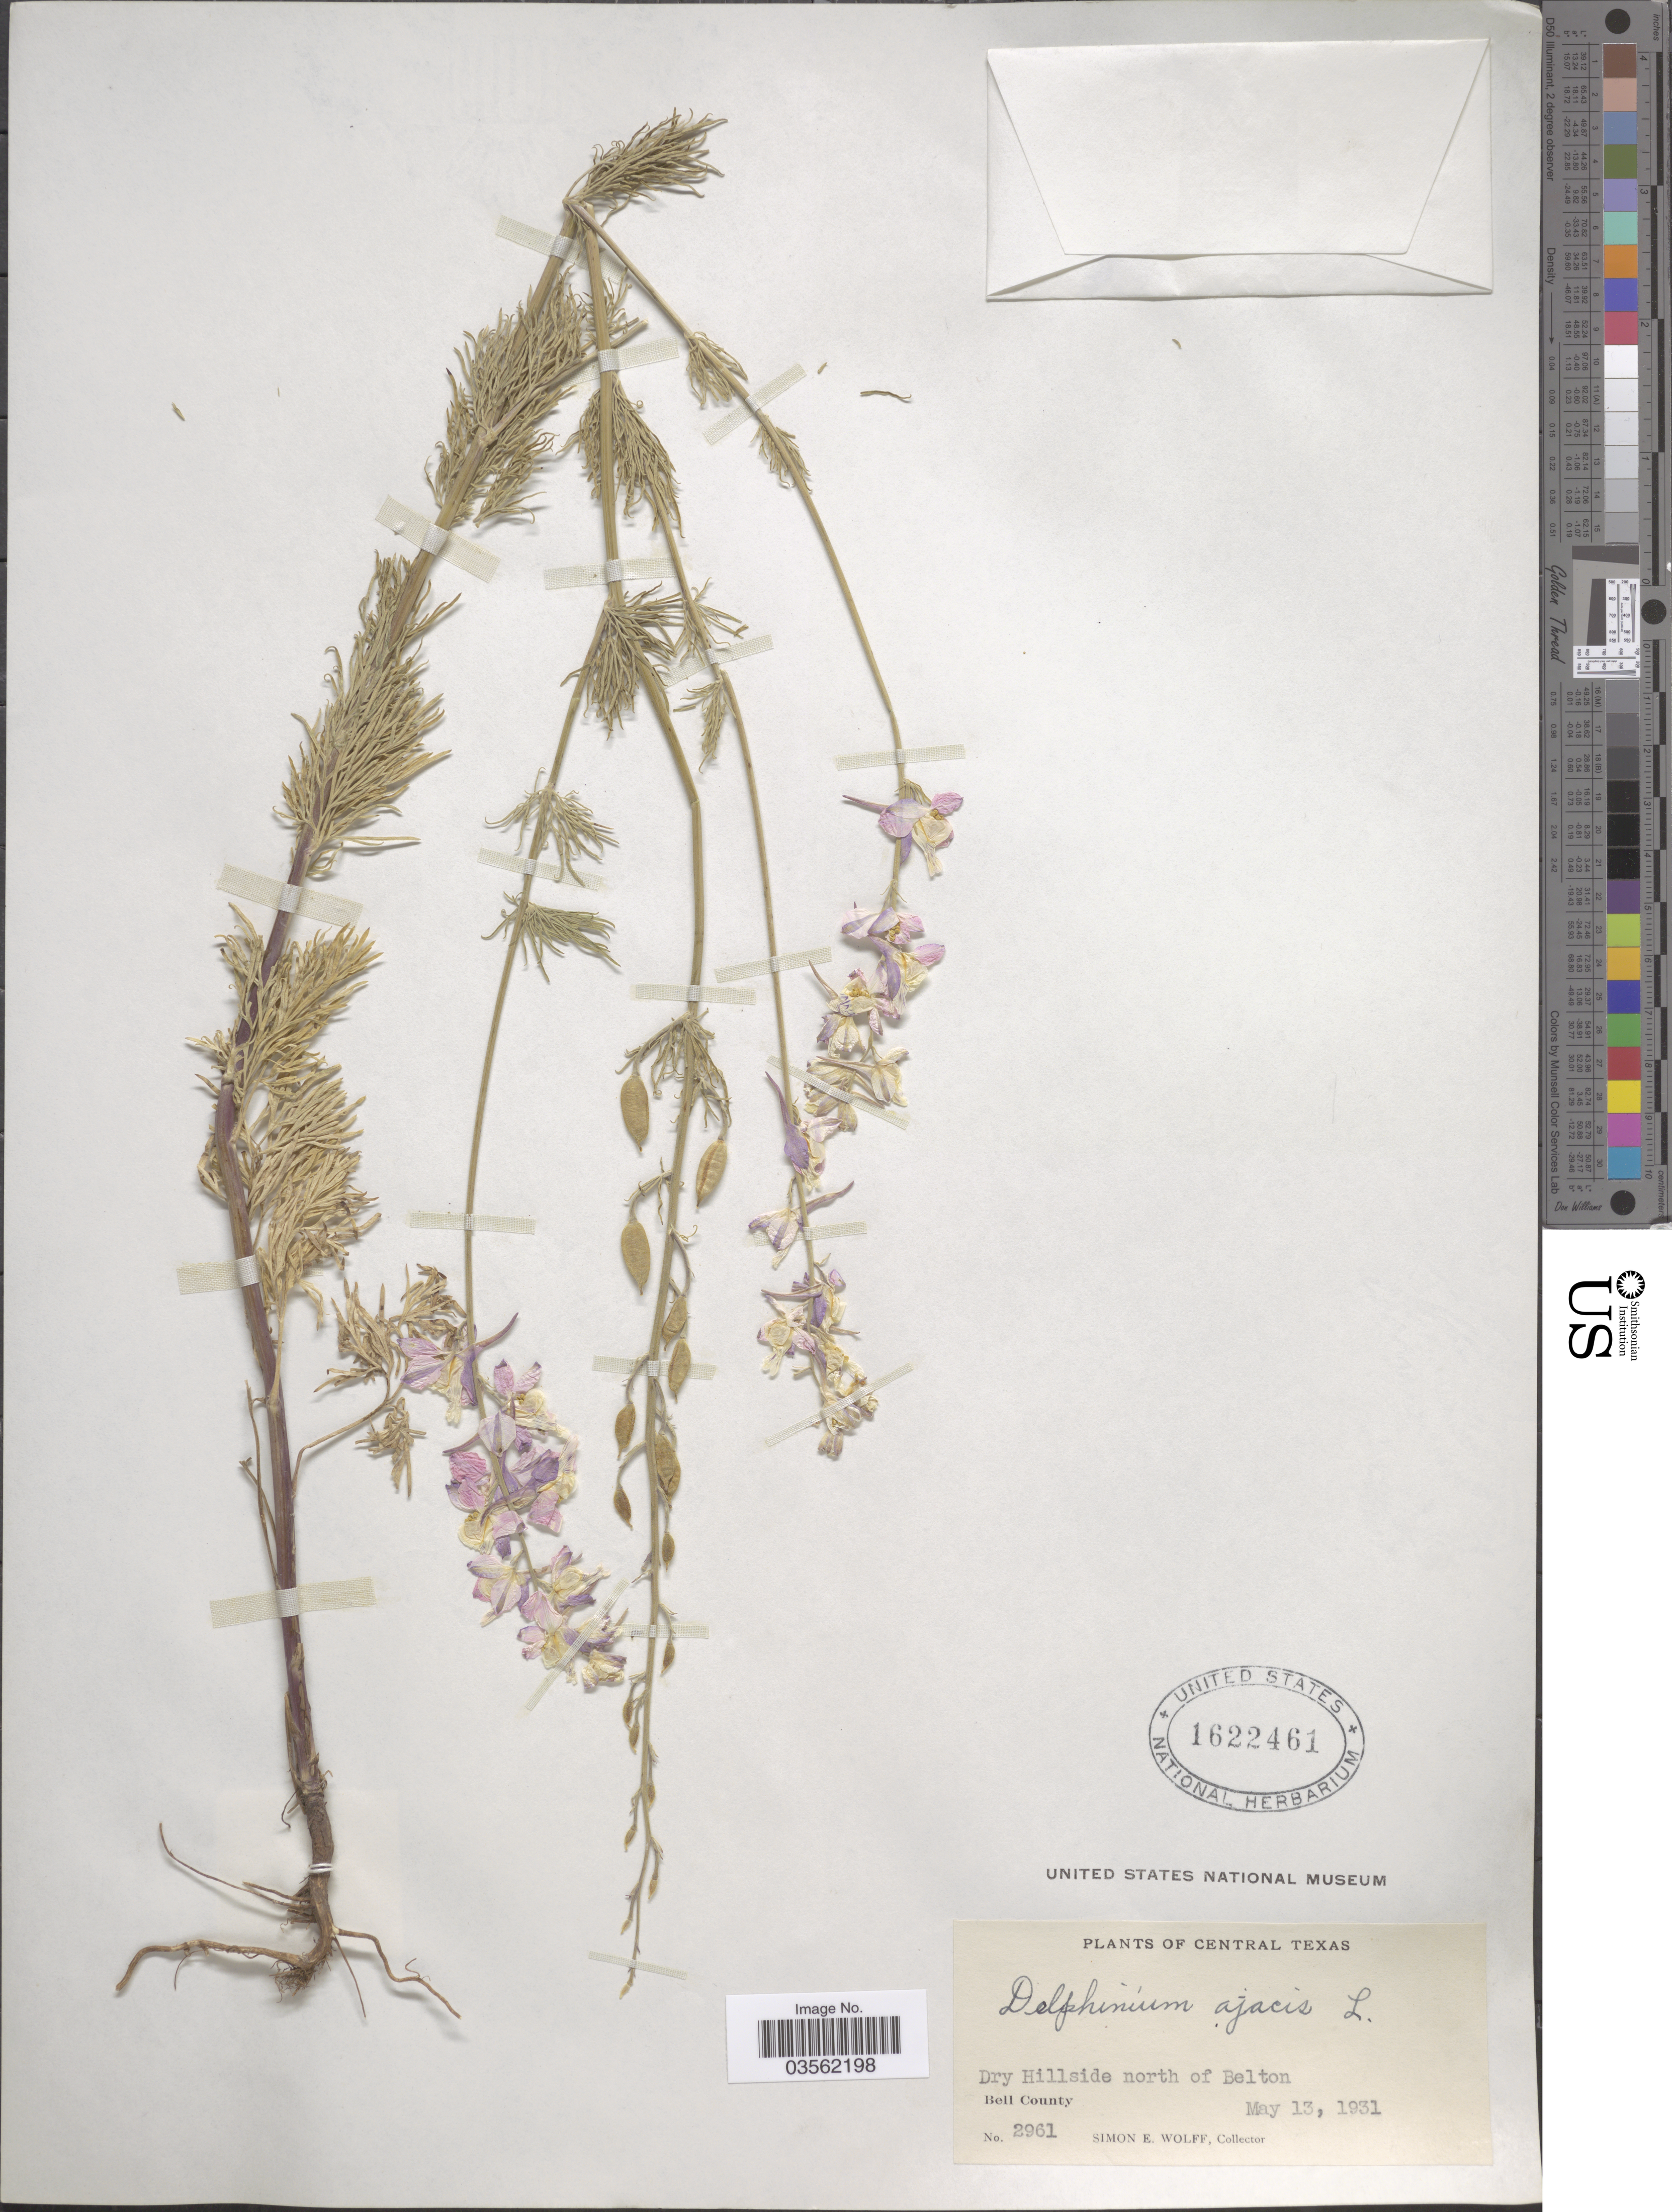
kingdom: Plantae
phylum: Tracheophyta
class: Magnoliopsida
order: Ranunculales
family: Ranunculaceae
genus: Delphinium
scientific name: Delphinium ajacis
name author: L.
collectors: S. E. Wolff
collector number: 2961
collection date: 1931-05-13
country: United States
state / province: Texas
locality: Central Texas. Dry Hillside north of Belton. Bell County.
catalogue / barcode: US 1622461